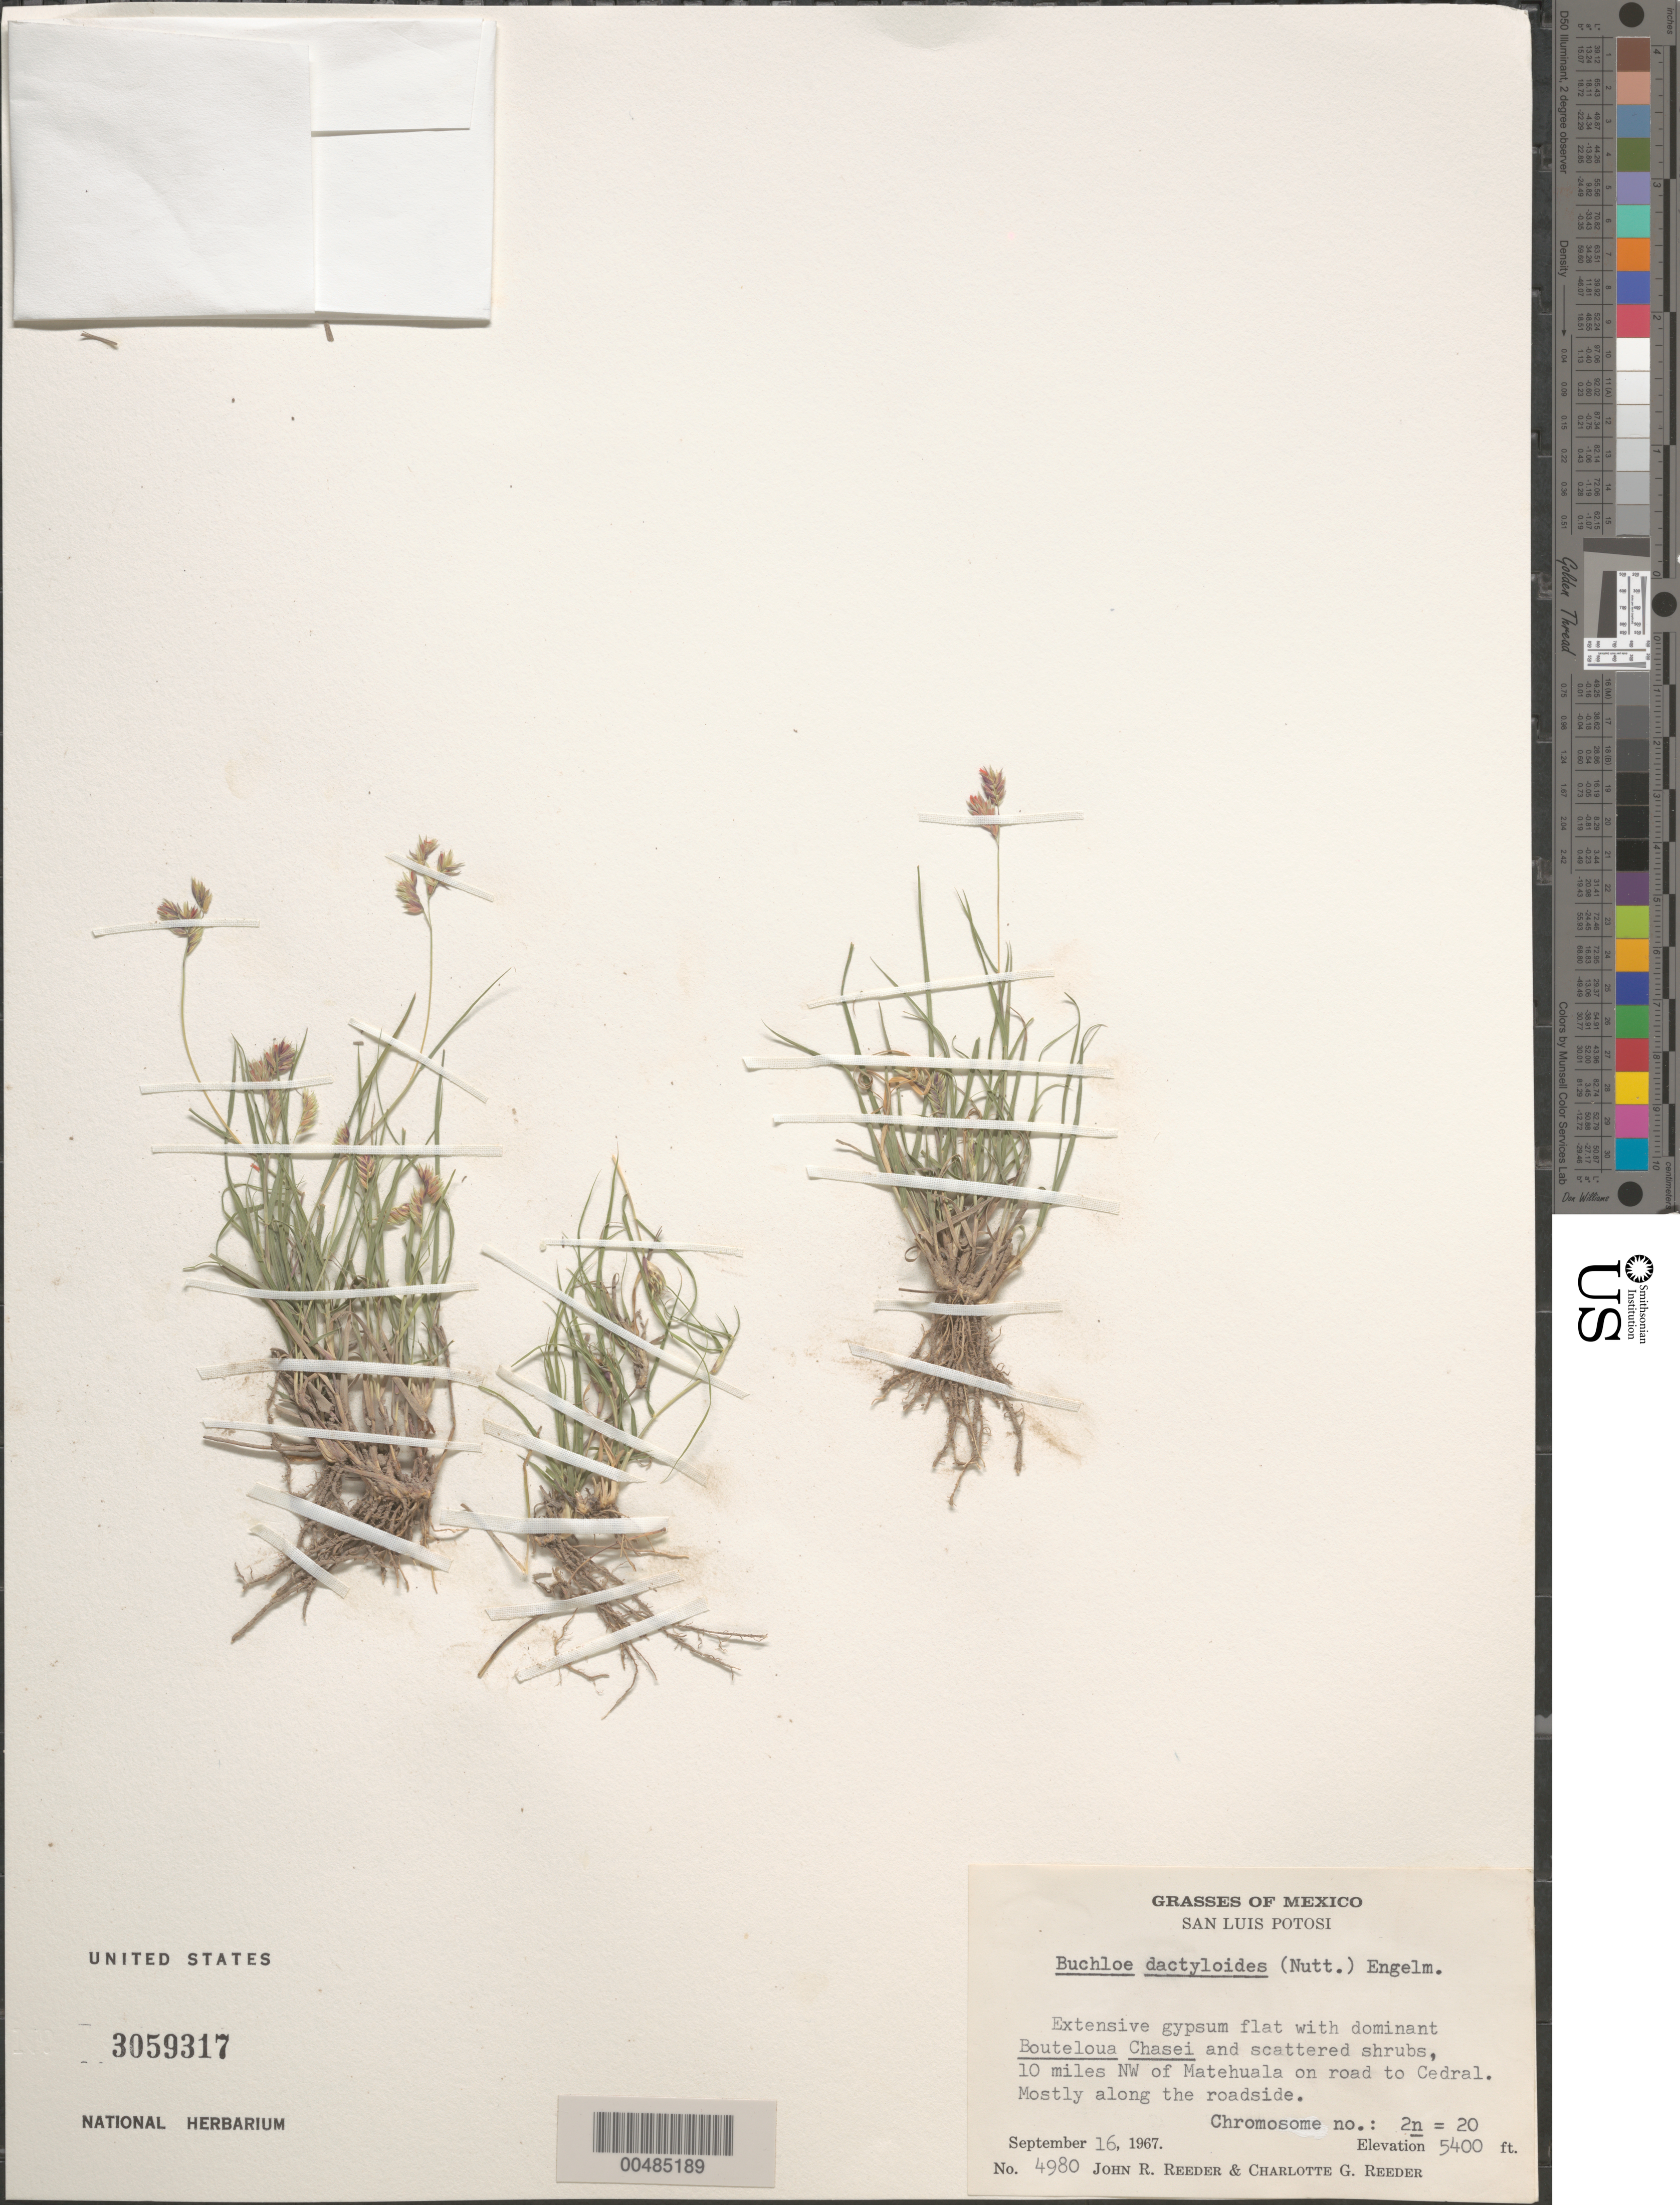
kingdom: Plantae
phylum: Tracheophyta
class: Liliopsida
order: Poales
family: Poaceae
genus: Buchloe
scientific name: Buchloe dactyloides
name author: (Nutt.) Engelm.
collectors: J. R. Reeder & C. G. Reeder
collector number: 4980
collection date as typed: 16 Sep 1967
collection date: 1967-09-16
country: Mexico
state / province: San Luis Potosi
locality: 10 mi NW of Matehuala on road to Cedral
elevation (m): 1646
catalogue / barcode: US 3059317